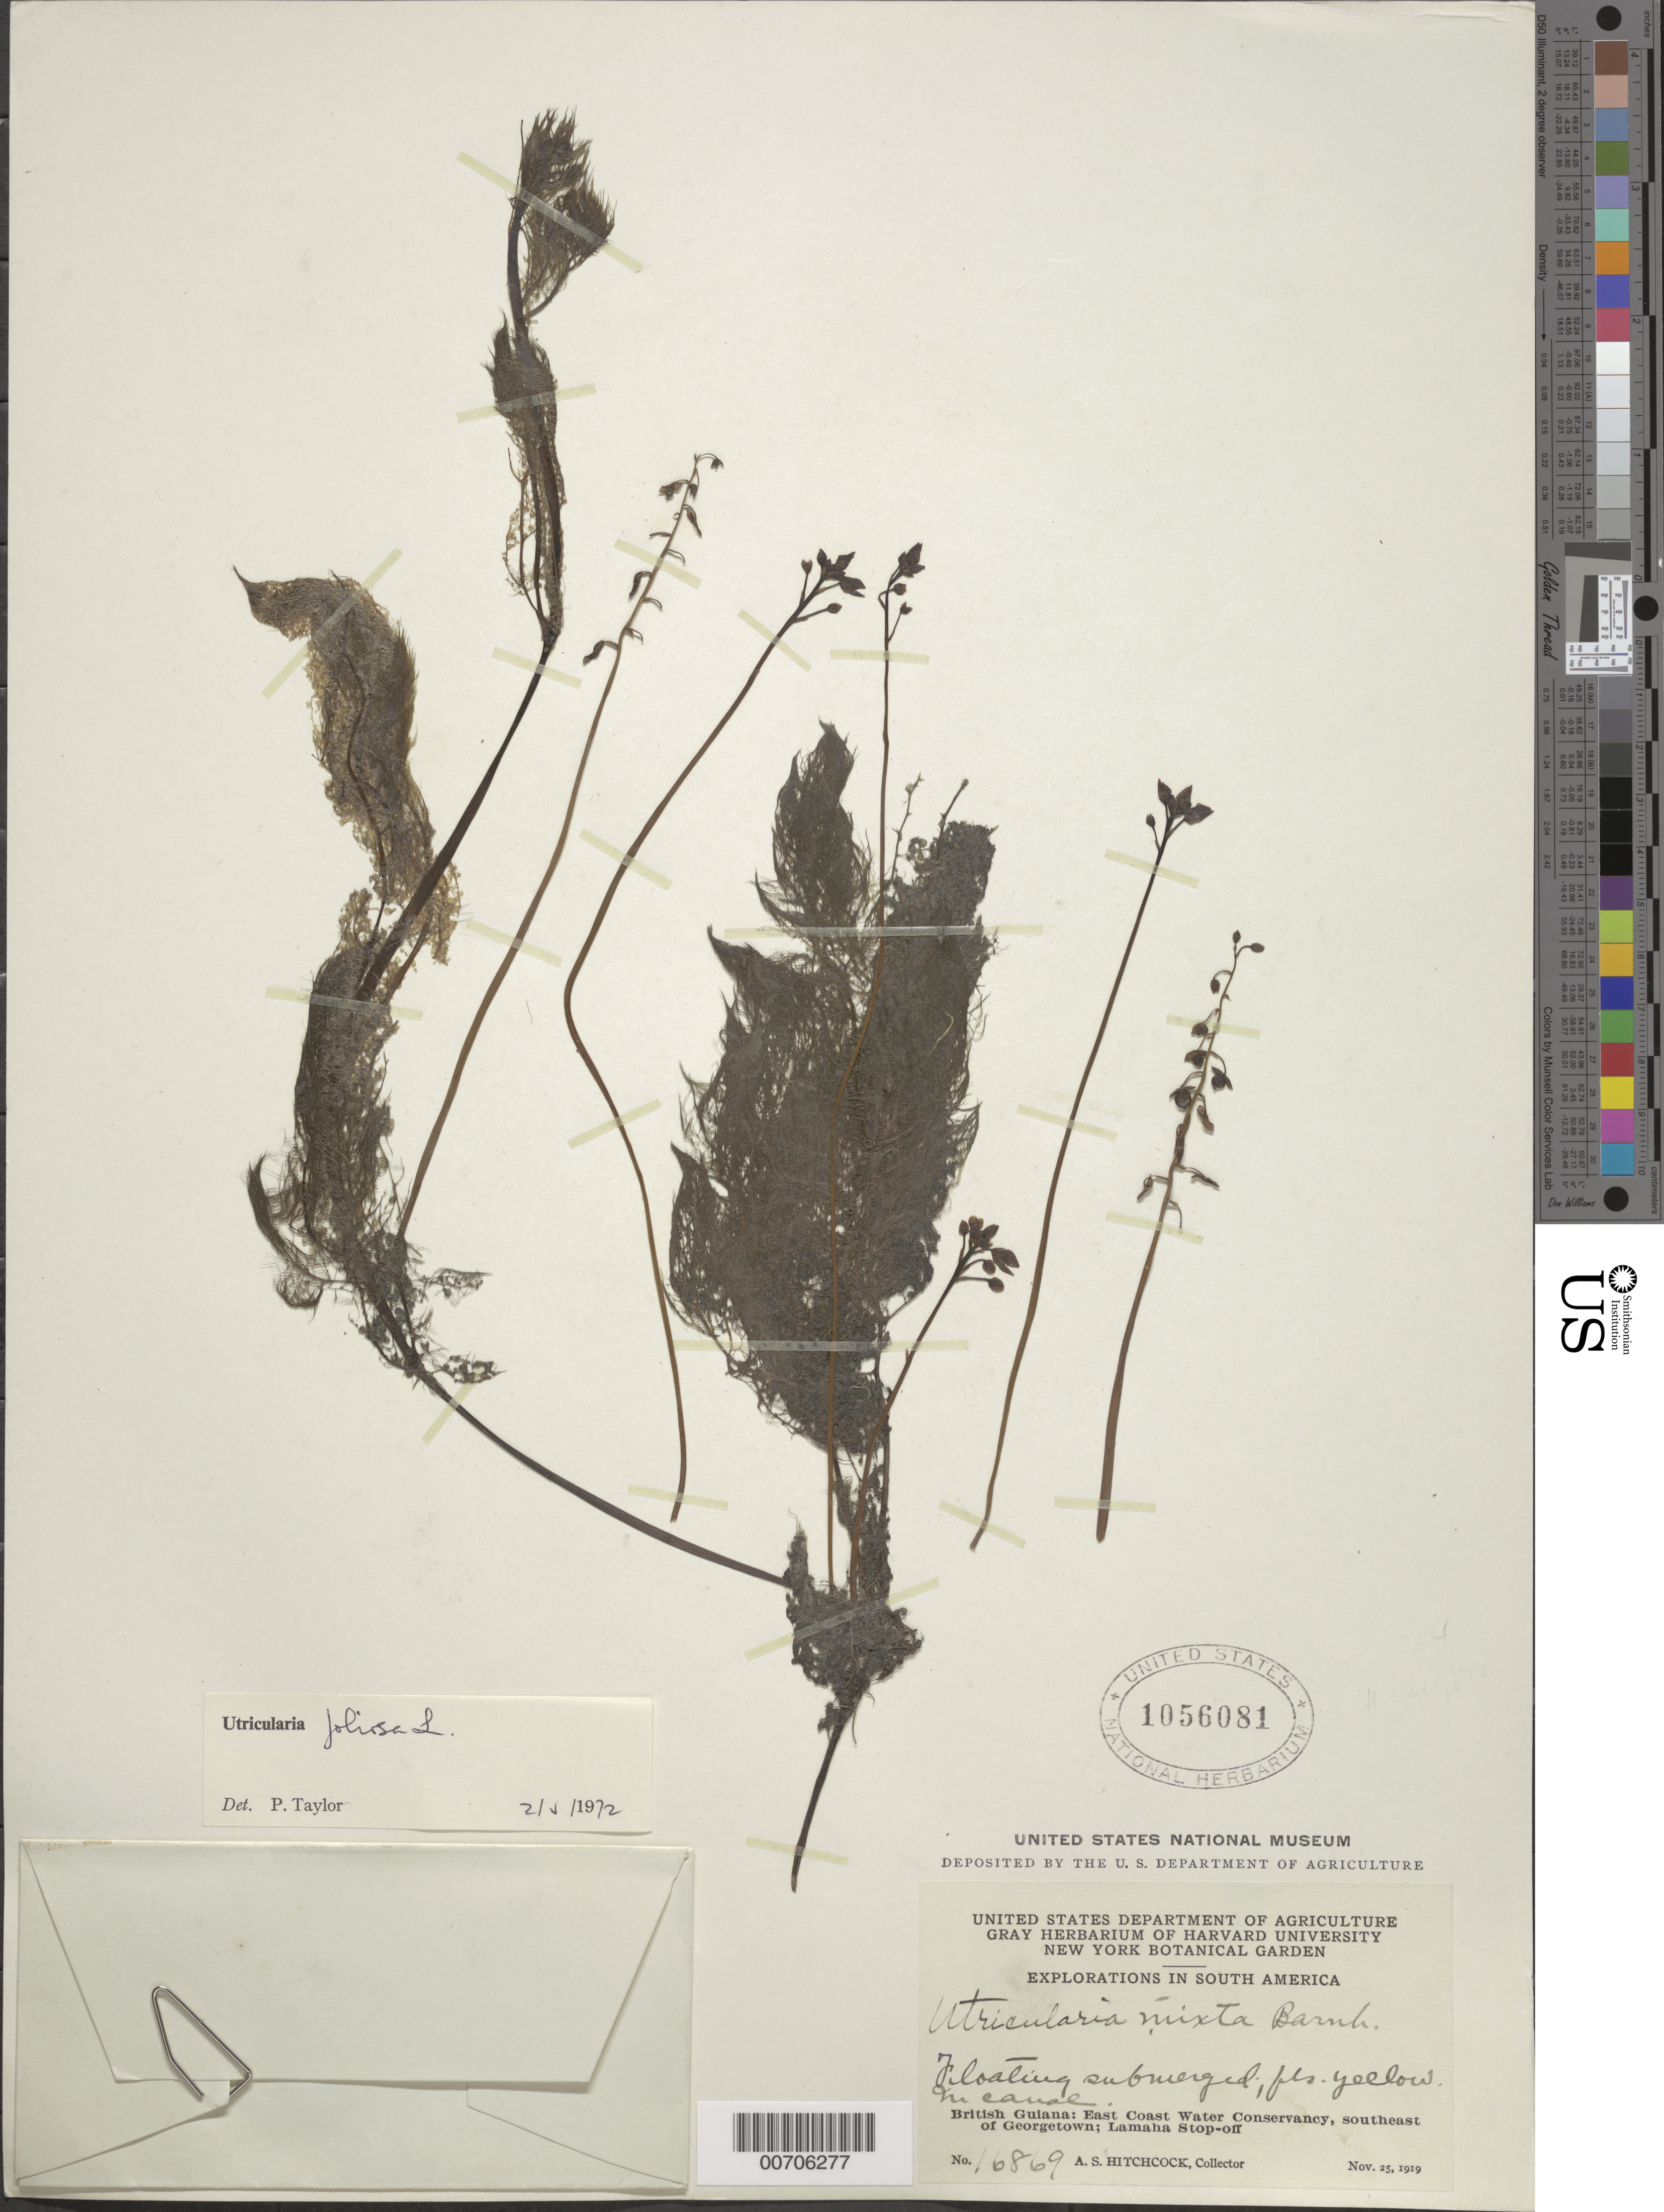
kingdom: Plantae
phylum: Tracheophyta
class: Magnoliopsida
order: Lamiales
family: Lentibulariaceae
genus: Utricularia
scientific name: Utricularia foliosa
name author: L.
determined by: Taylor, P.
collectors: A. S. Hitchcock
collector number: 16869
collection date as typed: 25-Nov-19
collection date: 1919-11-25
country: Guyana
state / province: Demerara-Mahaica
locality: Lamaha Stop-Off, Georgetown, SE of, East Coast Water Conservancy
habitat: In canal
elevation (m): -2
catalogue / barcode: US 1056081